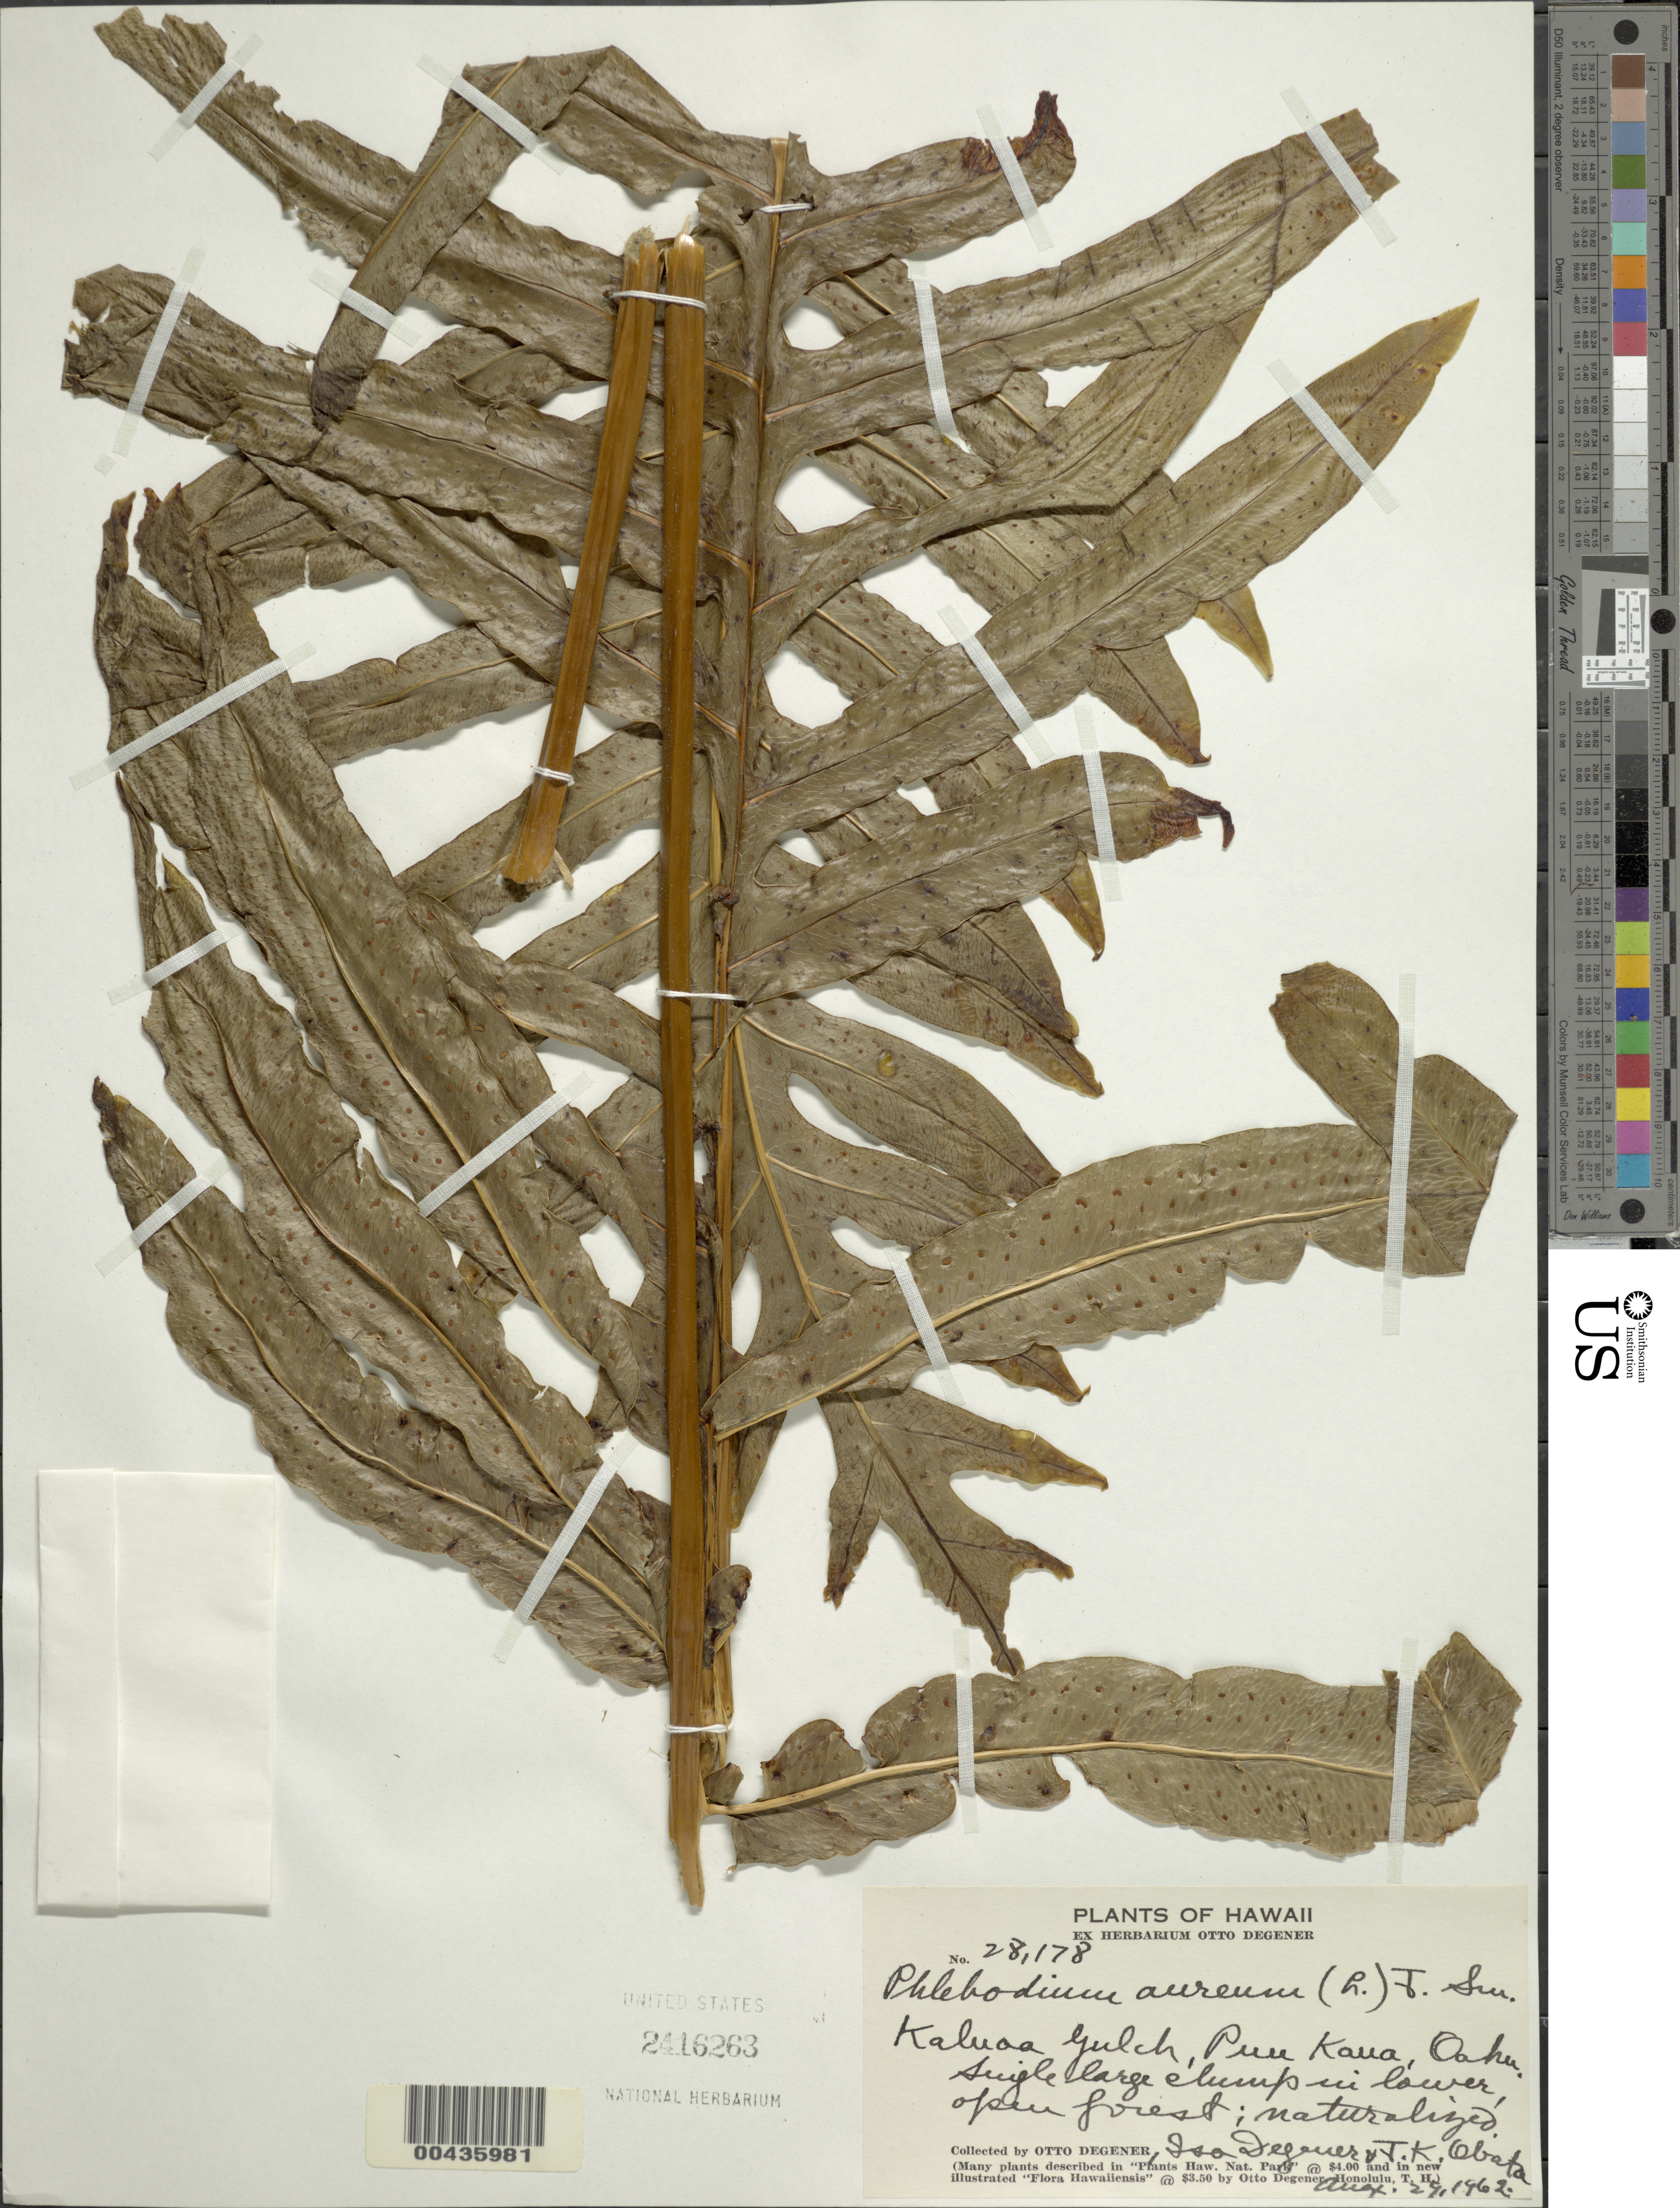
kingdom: Plantae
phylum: Tracheophyta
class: Polypodiopsida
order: Polypodiales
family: Polypodiaceae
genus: Polypodium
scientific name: Polypodium aureum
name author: L.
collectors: O. Degener, I. Degener & J. Obata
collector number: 28178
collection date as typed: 29 Aug 1962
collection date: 1962-08-29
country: United States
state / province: Hawaii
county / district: Honolulu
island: Oahu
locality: Kaluaa Gulch, Puu Kaua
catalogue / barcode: US 2416263